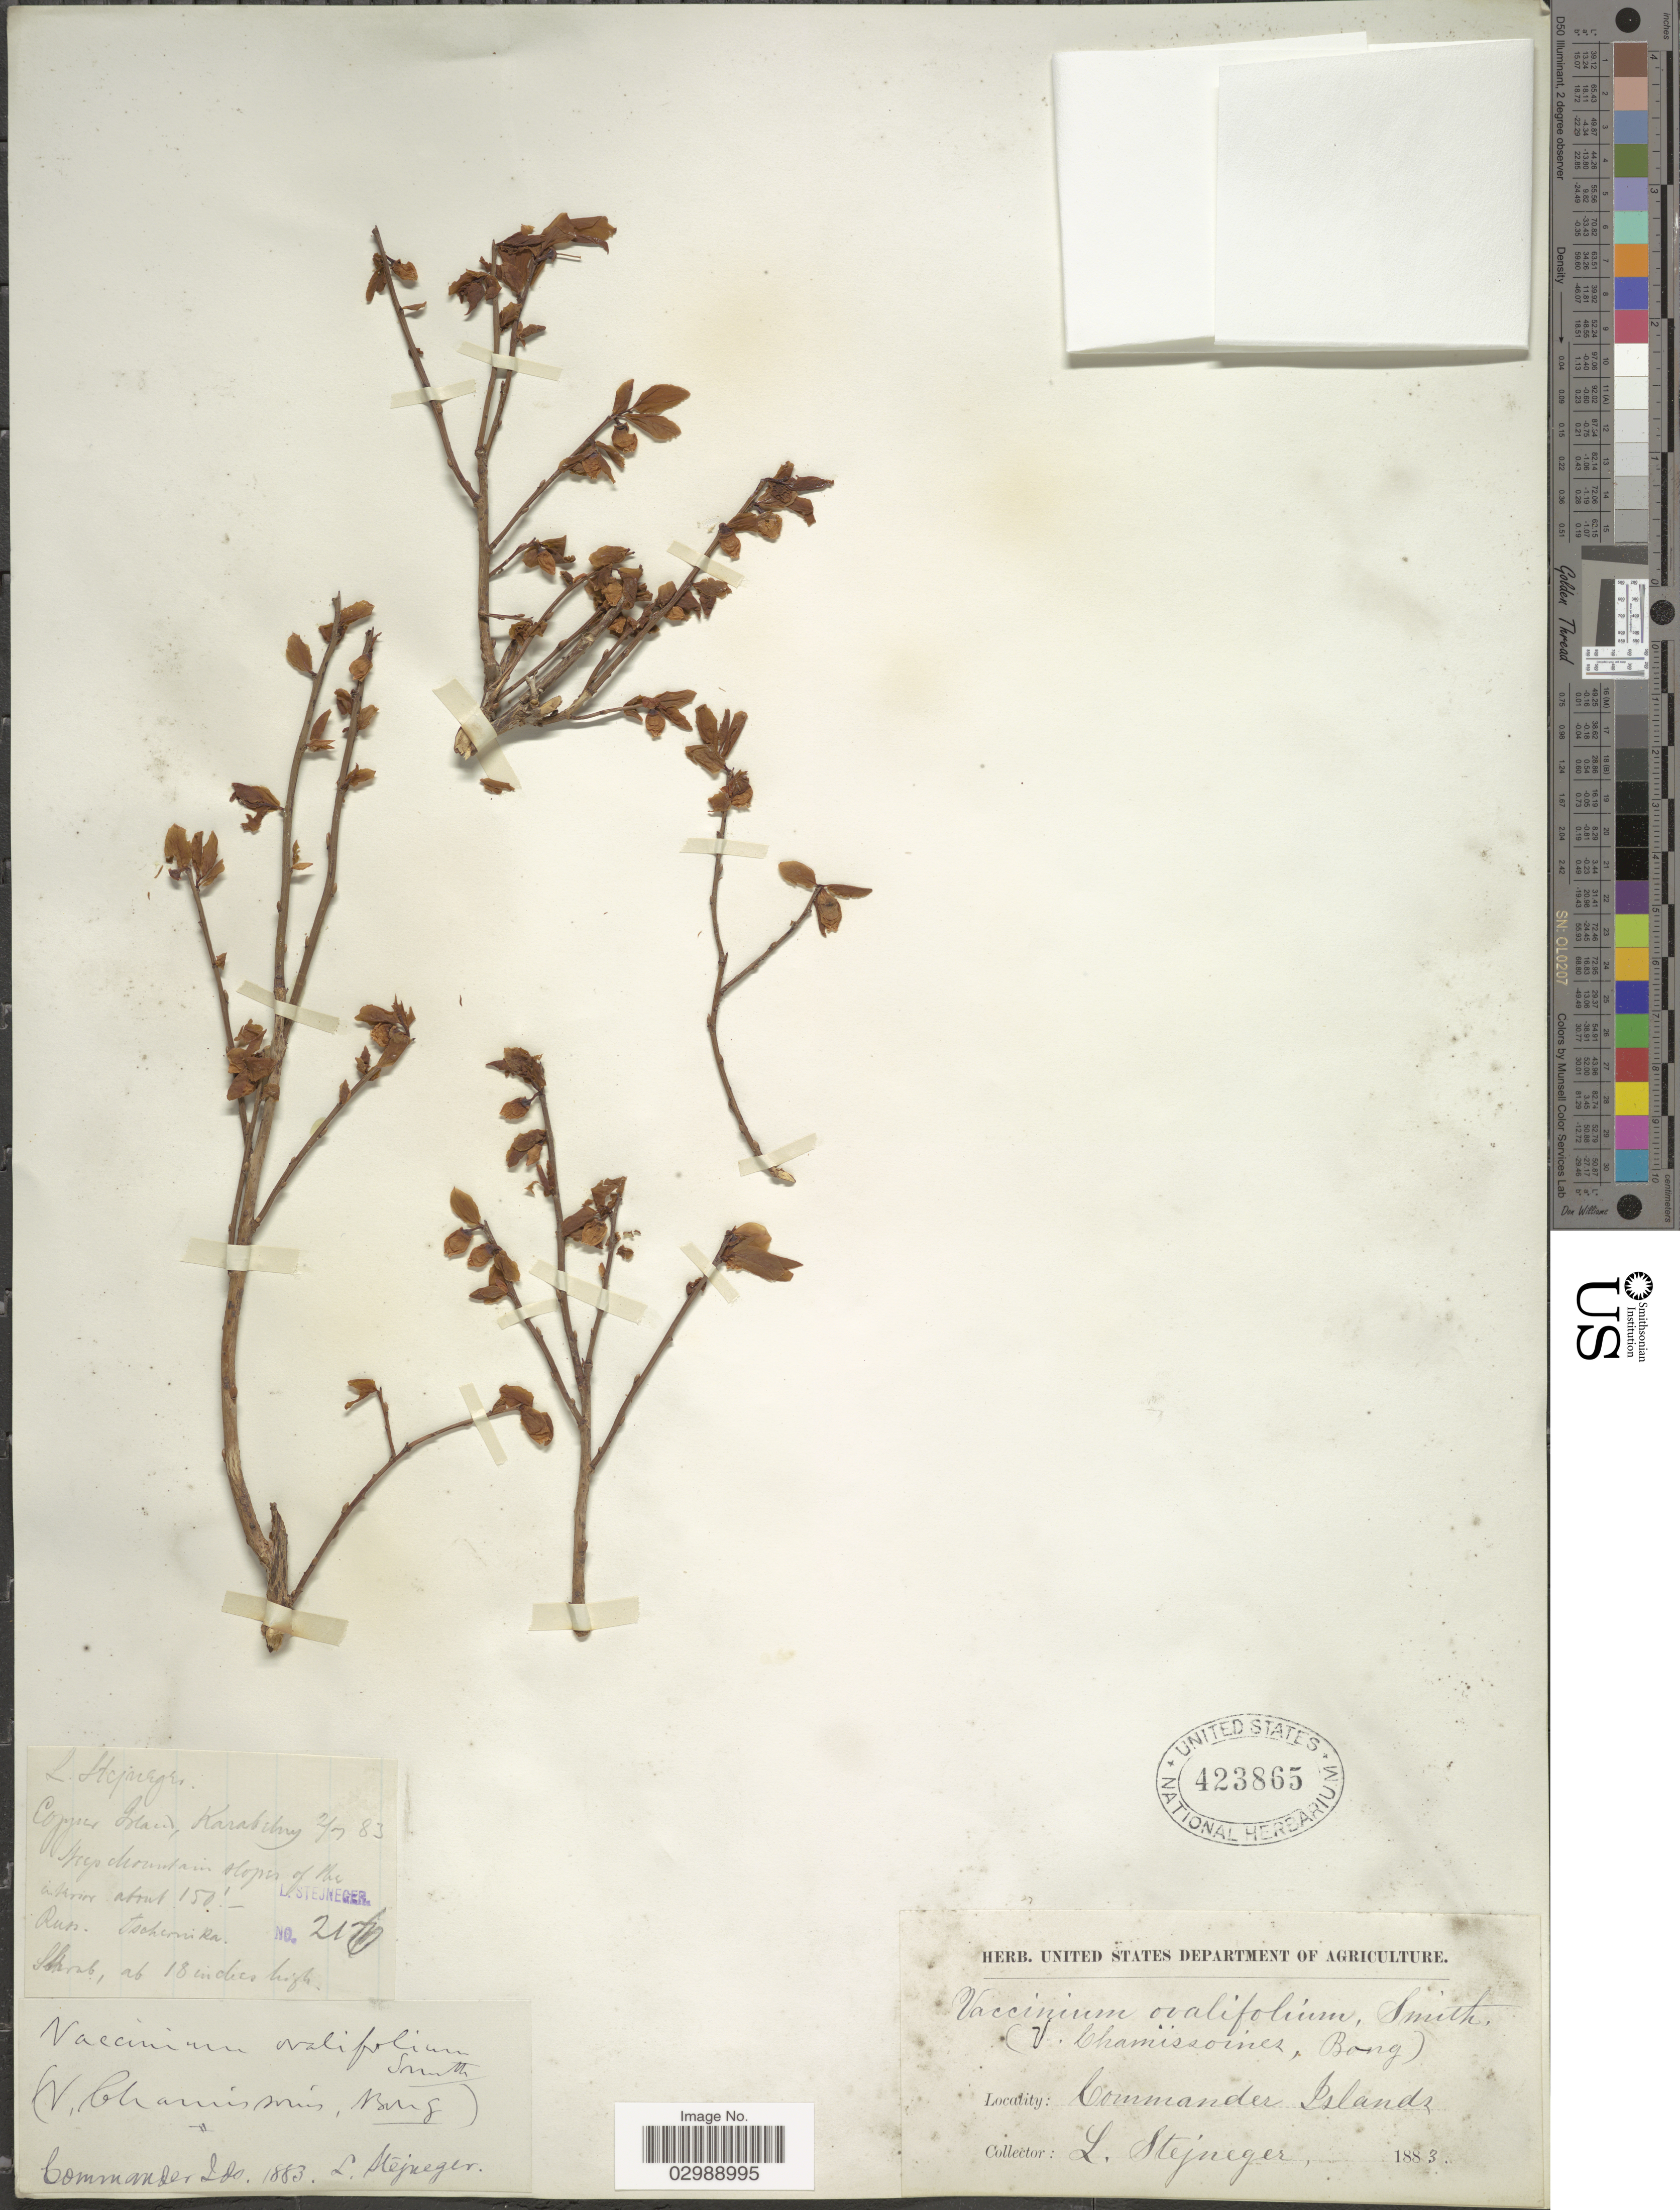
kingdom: Plantae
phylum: Tracheophyta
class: Magnoliopsida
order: Ericales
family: Ericaceae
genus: Vaccinium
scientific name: Vaccinium ovalifolium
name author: Sm.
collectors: L. Stejneger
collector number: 216?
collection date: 1883-02-03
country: Russian Federation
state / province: Kamchatka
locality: Commander Islands. Copper Island, Korabelnyy.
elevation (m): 46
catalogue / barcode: US 423865